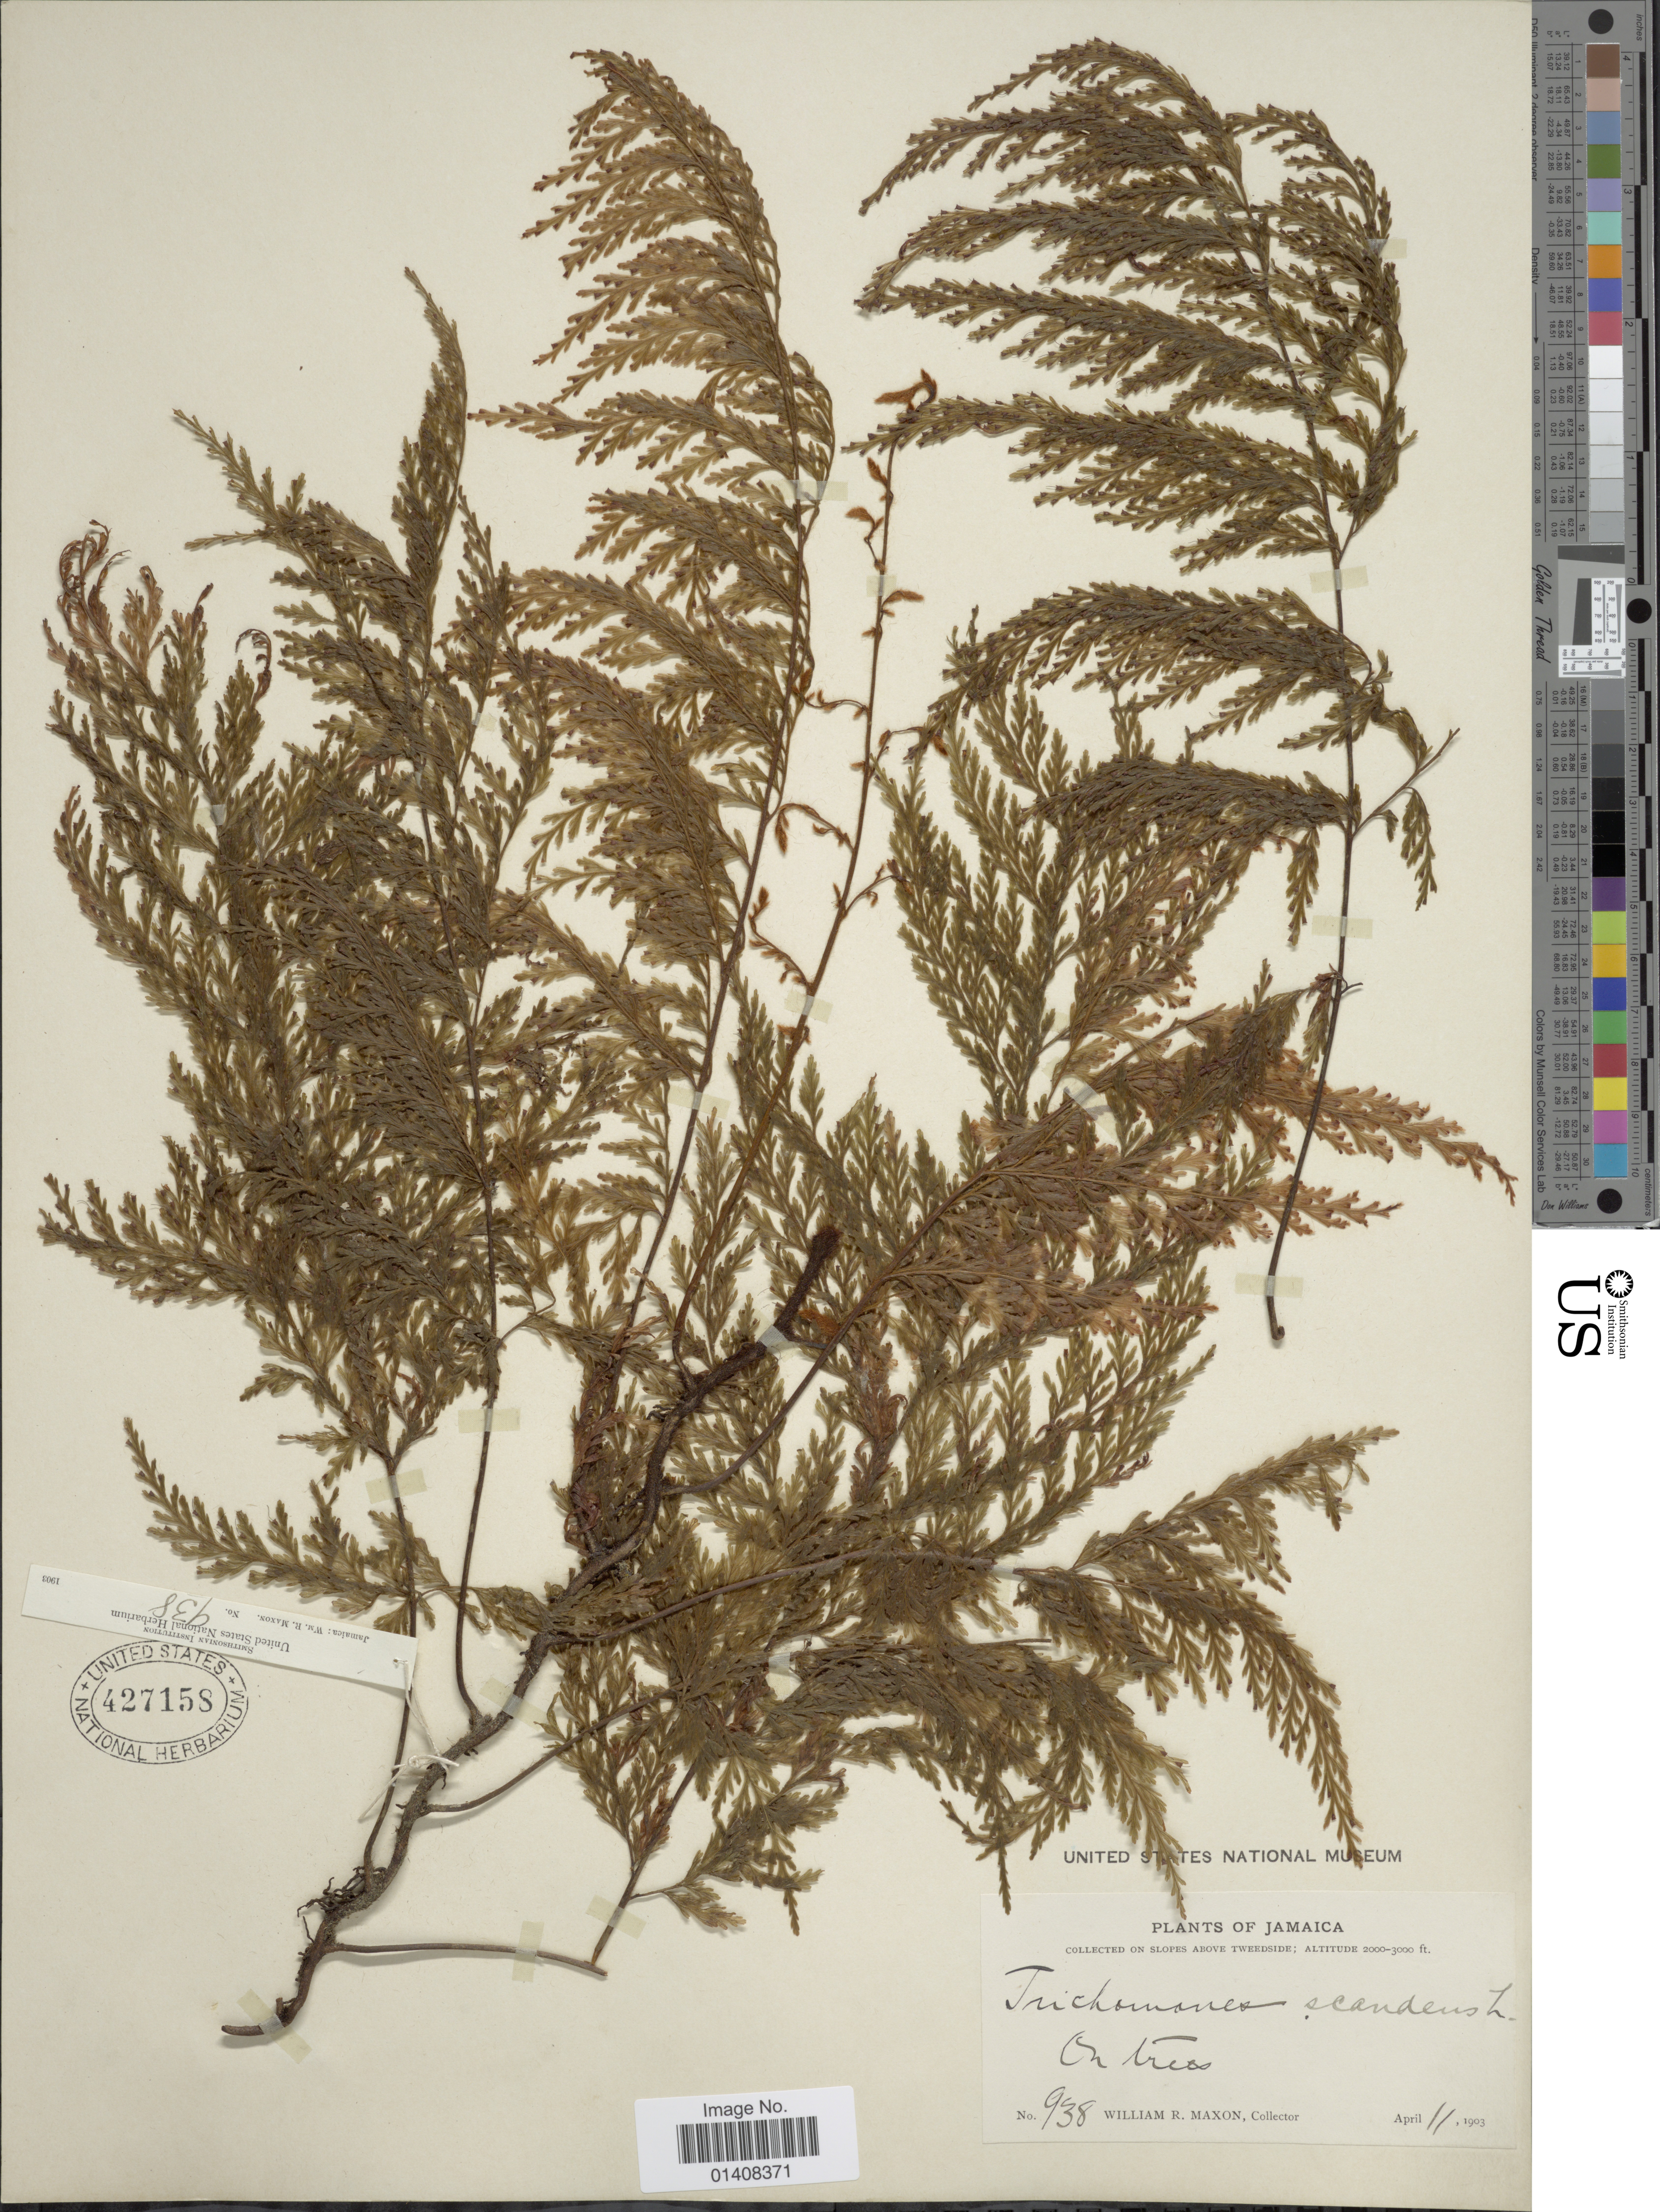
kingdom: Plantae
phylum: Tracheophyta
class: Polypodiopsida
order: Hymenophyllales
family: Hymenophyllaceae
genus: Trichomanes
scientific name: Trichomanes scandens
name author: L.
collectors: W. R. Maxon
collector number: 938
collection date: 1903-04-11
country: Jamaica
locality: Slopes above Tweedside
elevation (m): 610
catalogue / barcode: US 427158